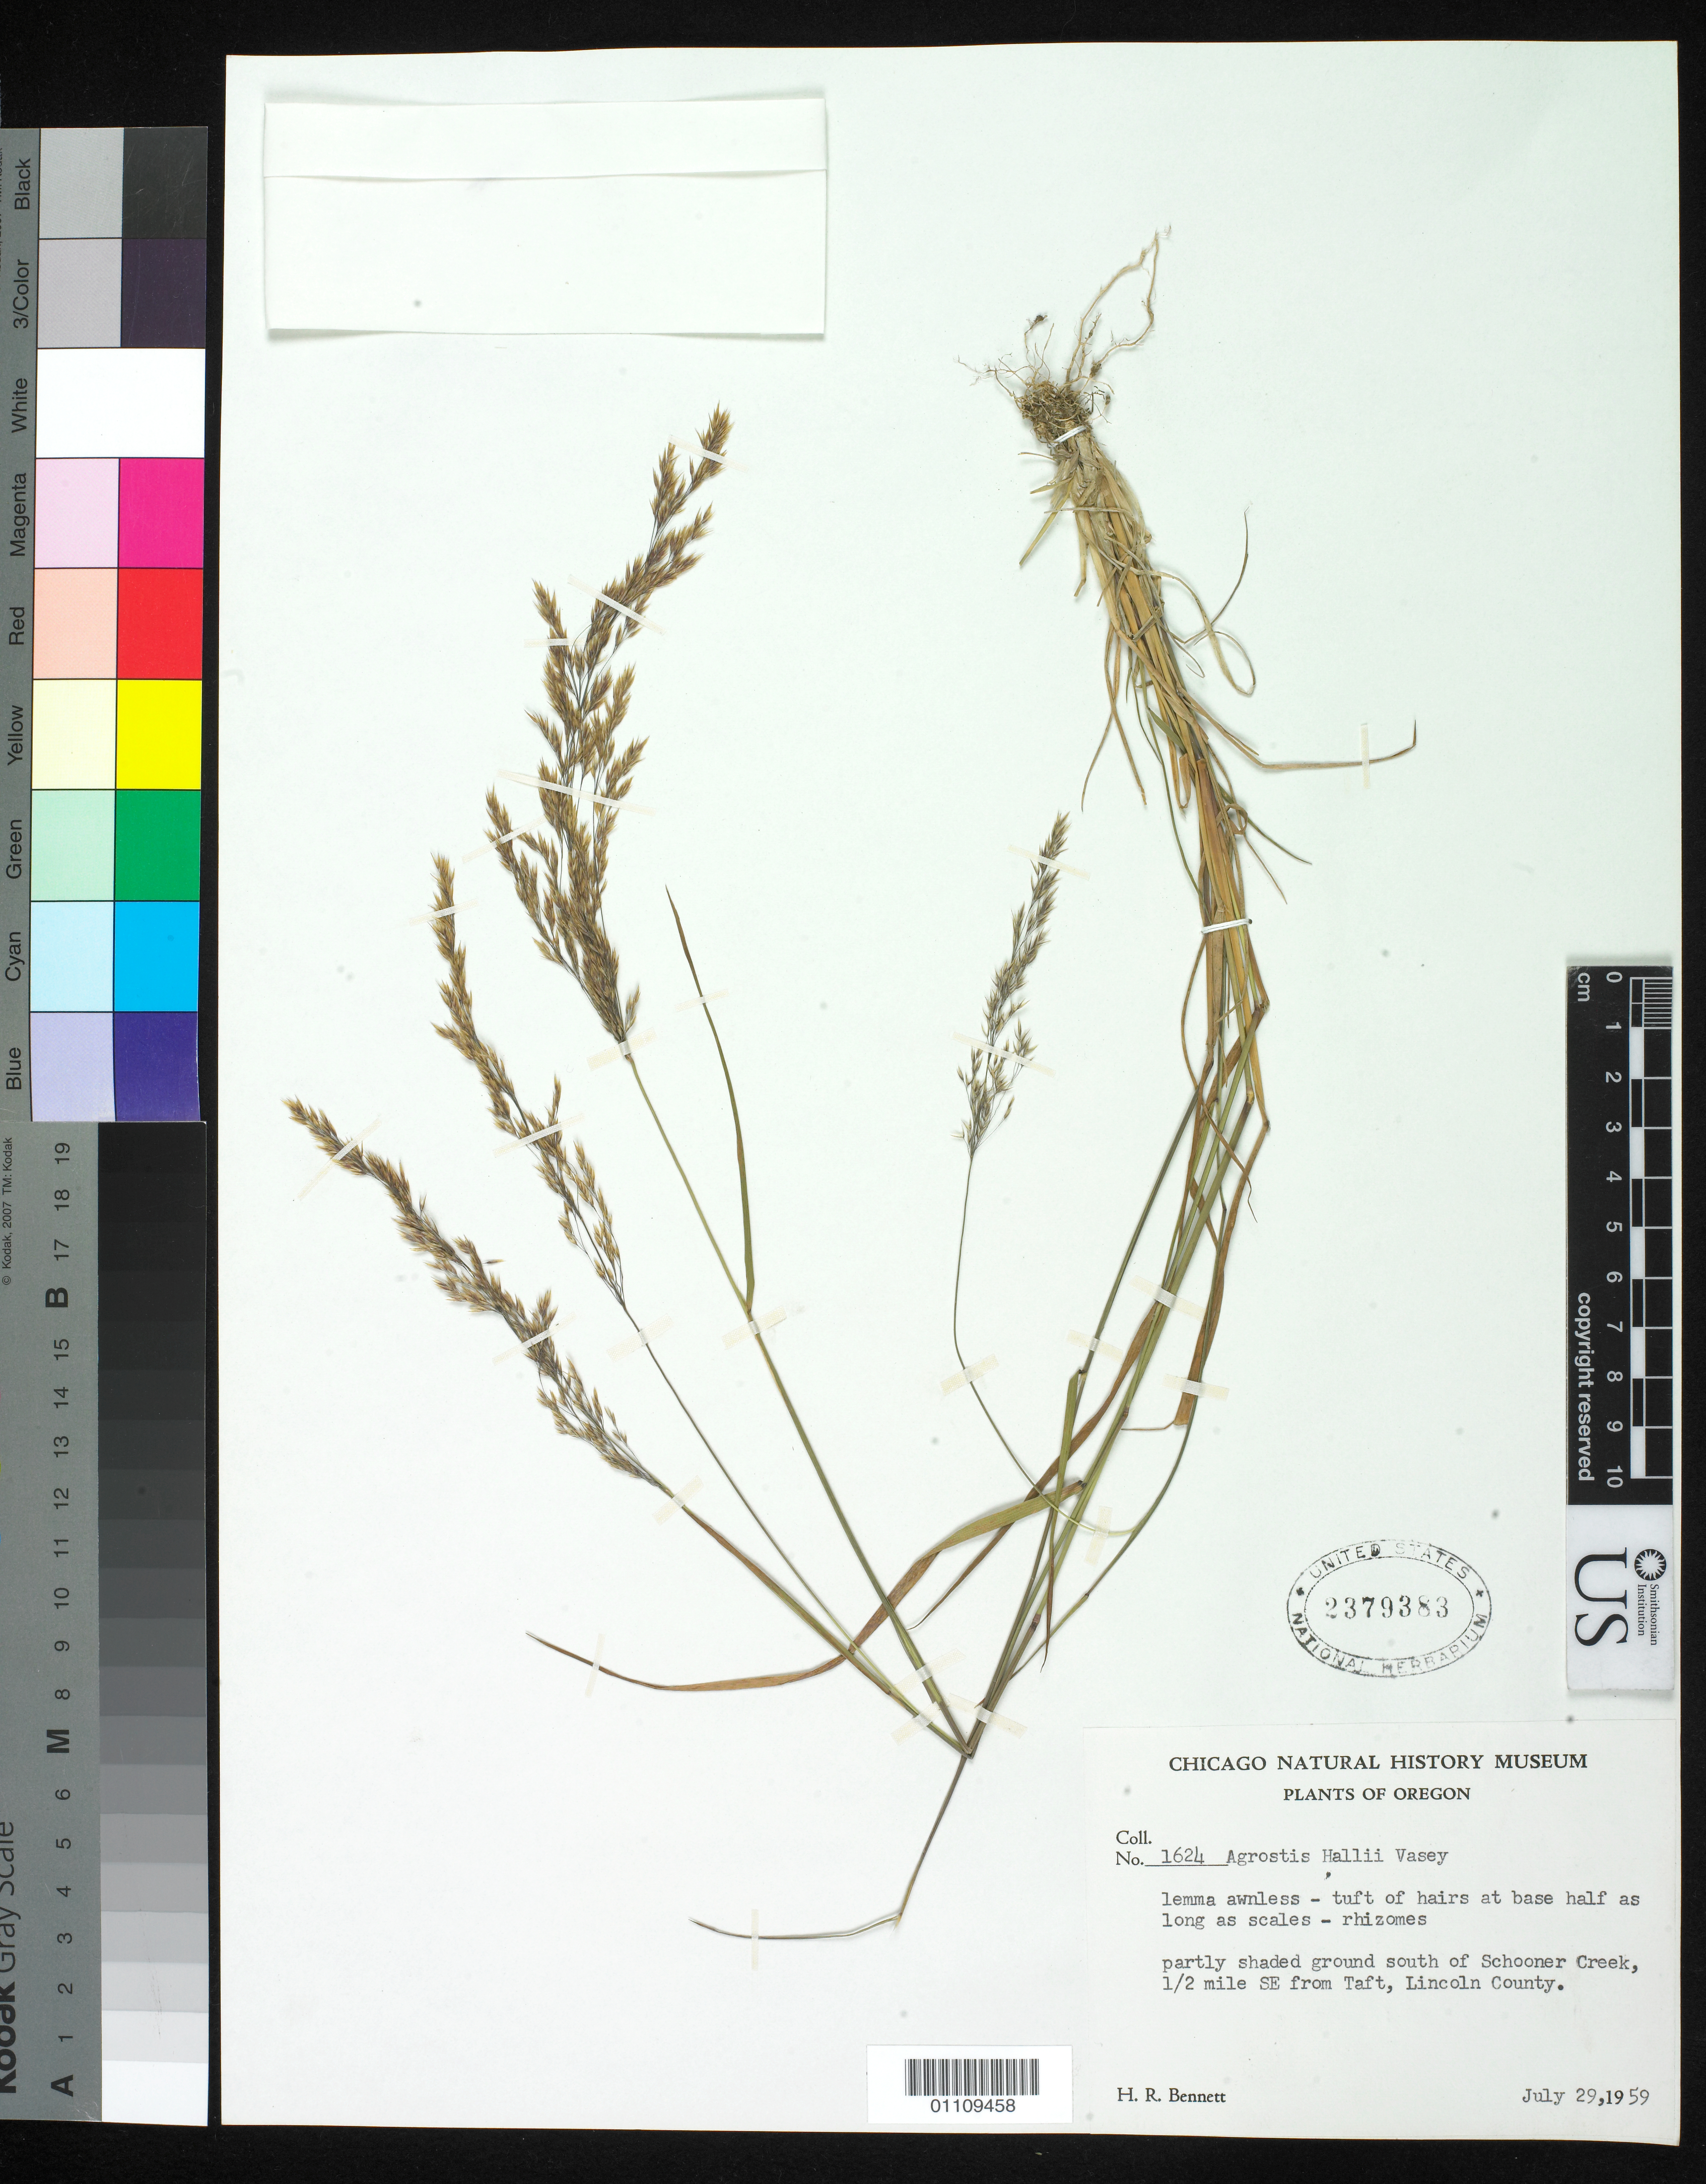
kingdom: Plantae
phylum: Tracheophyta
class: Liliopsida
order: Poales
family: Poaceae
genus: Agrostis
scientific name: Agrostis hallii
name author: Vasey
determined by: Soreng, Robert J., Research Associate (BOT), Smithsonian Institution - National Museum of Natural History (UNITED STATES)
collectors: H. R. Bennett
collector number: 1624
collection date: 1959-07-29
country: United States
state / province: Oregon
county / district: Lincoln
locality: Partly shaded ground S of Schooner Creek, 1/2 mi. SE from Taft.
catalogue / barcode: US 2379383